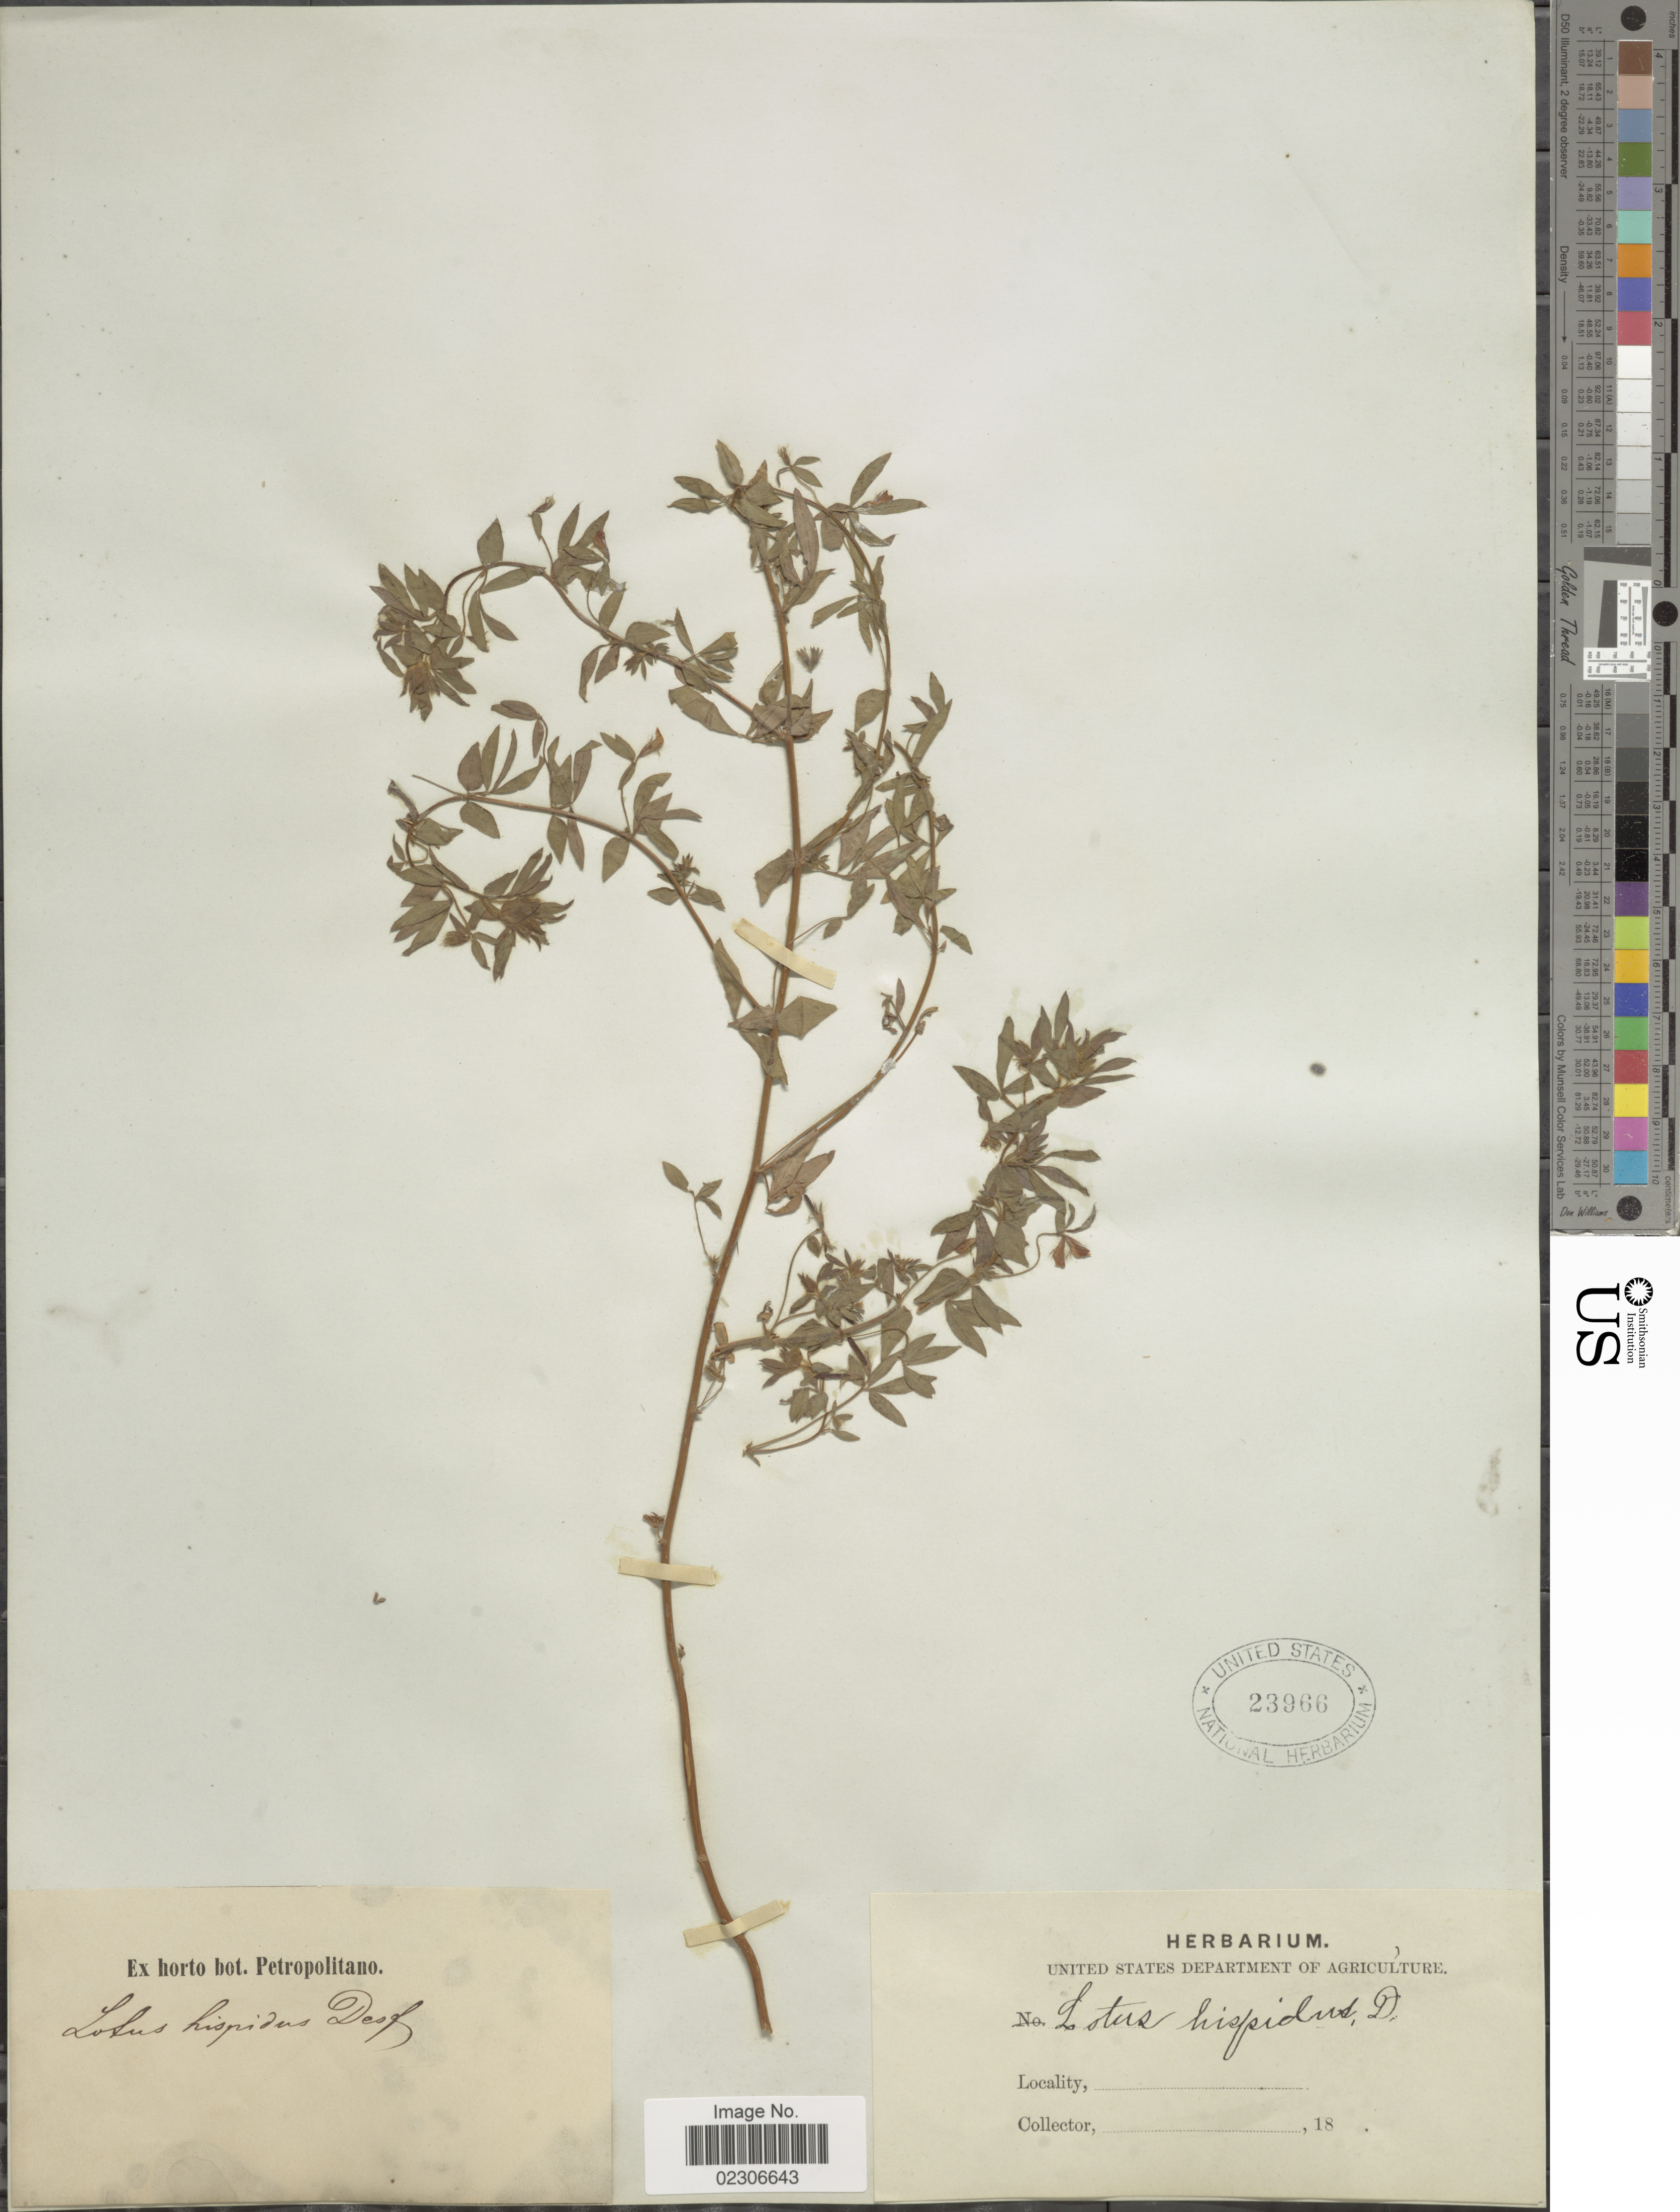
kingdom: Plantae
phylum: Tracheophyta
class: Magnoliopsida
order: Fabales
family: Fabaceae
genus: Lotus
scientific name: Lotus hispidus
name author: DC.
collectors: ex Horto Bot. Petropolitano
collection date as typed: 18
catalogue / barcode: US 23966